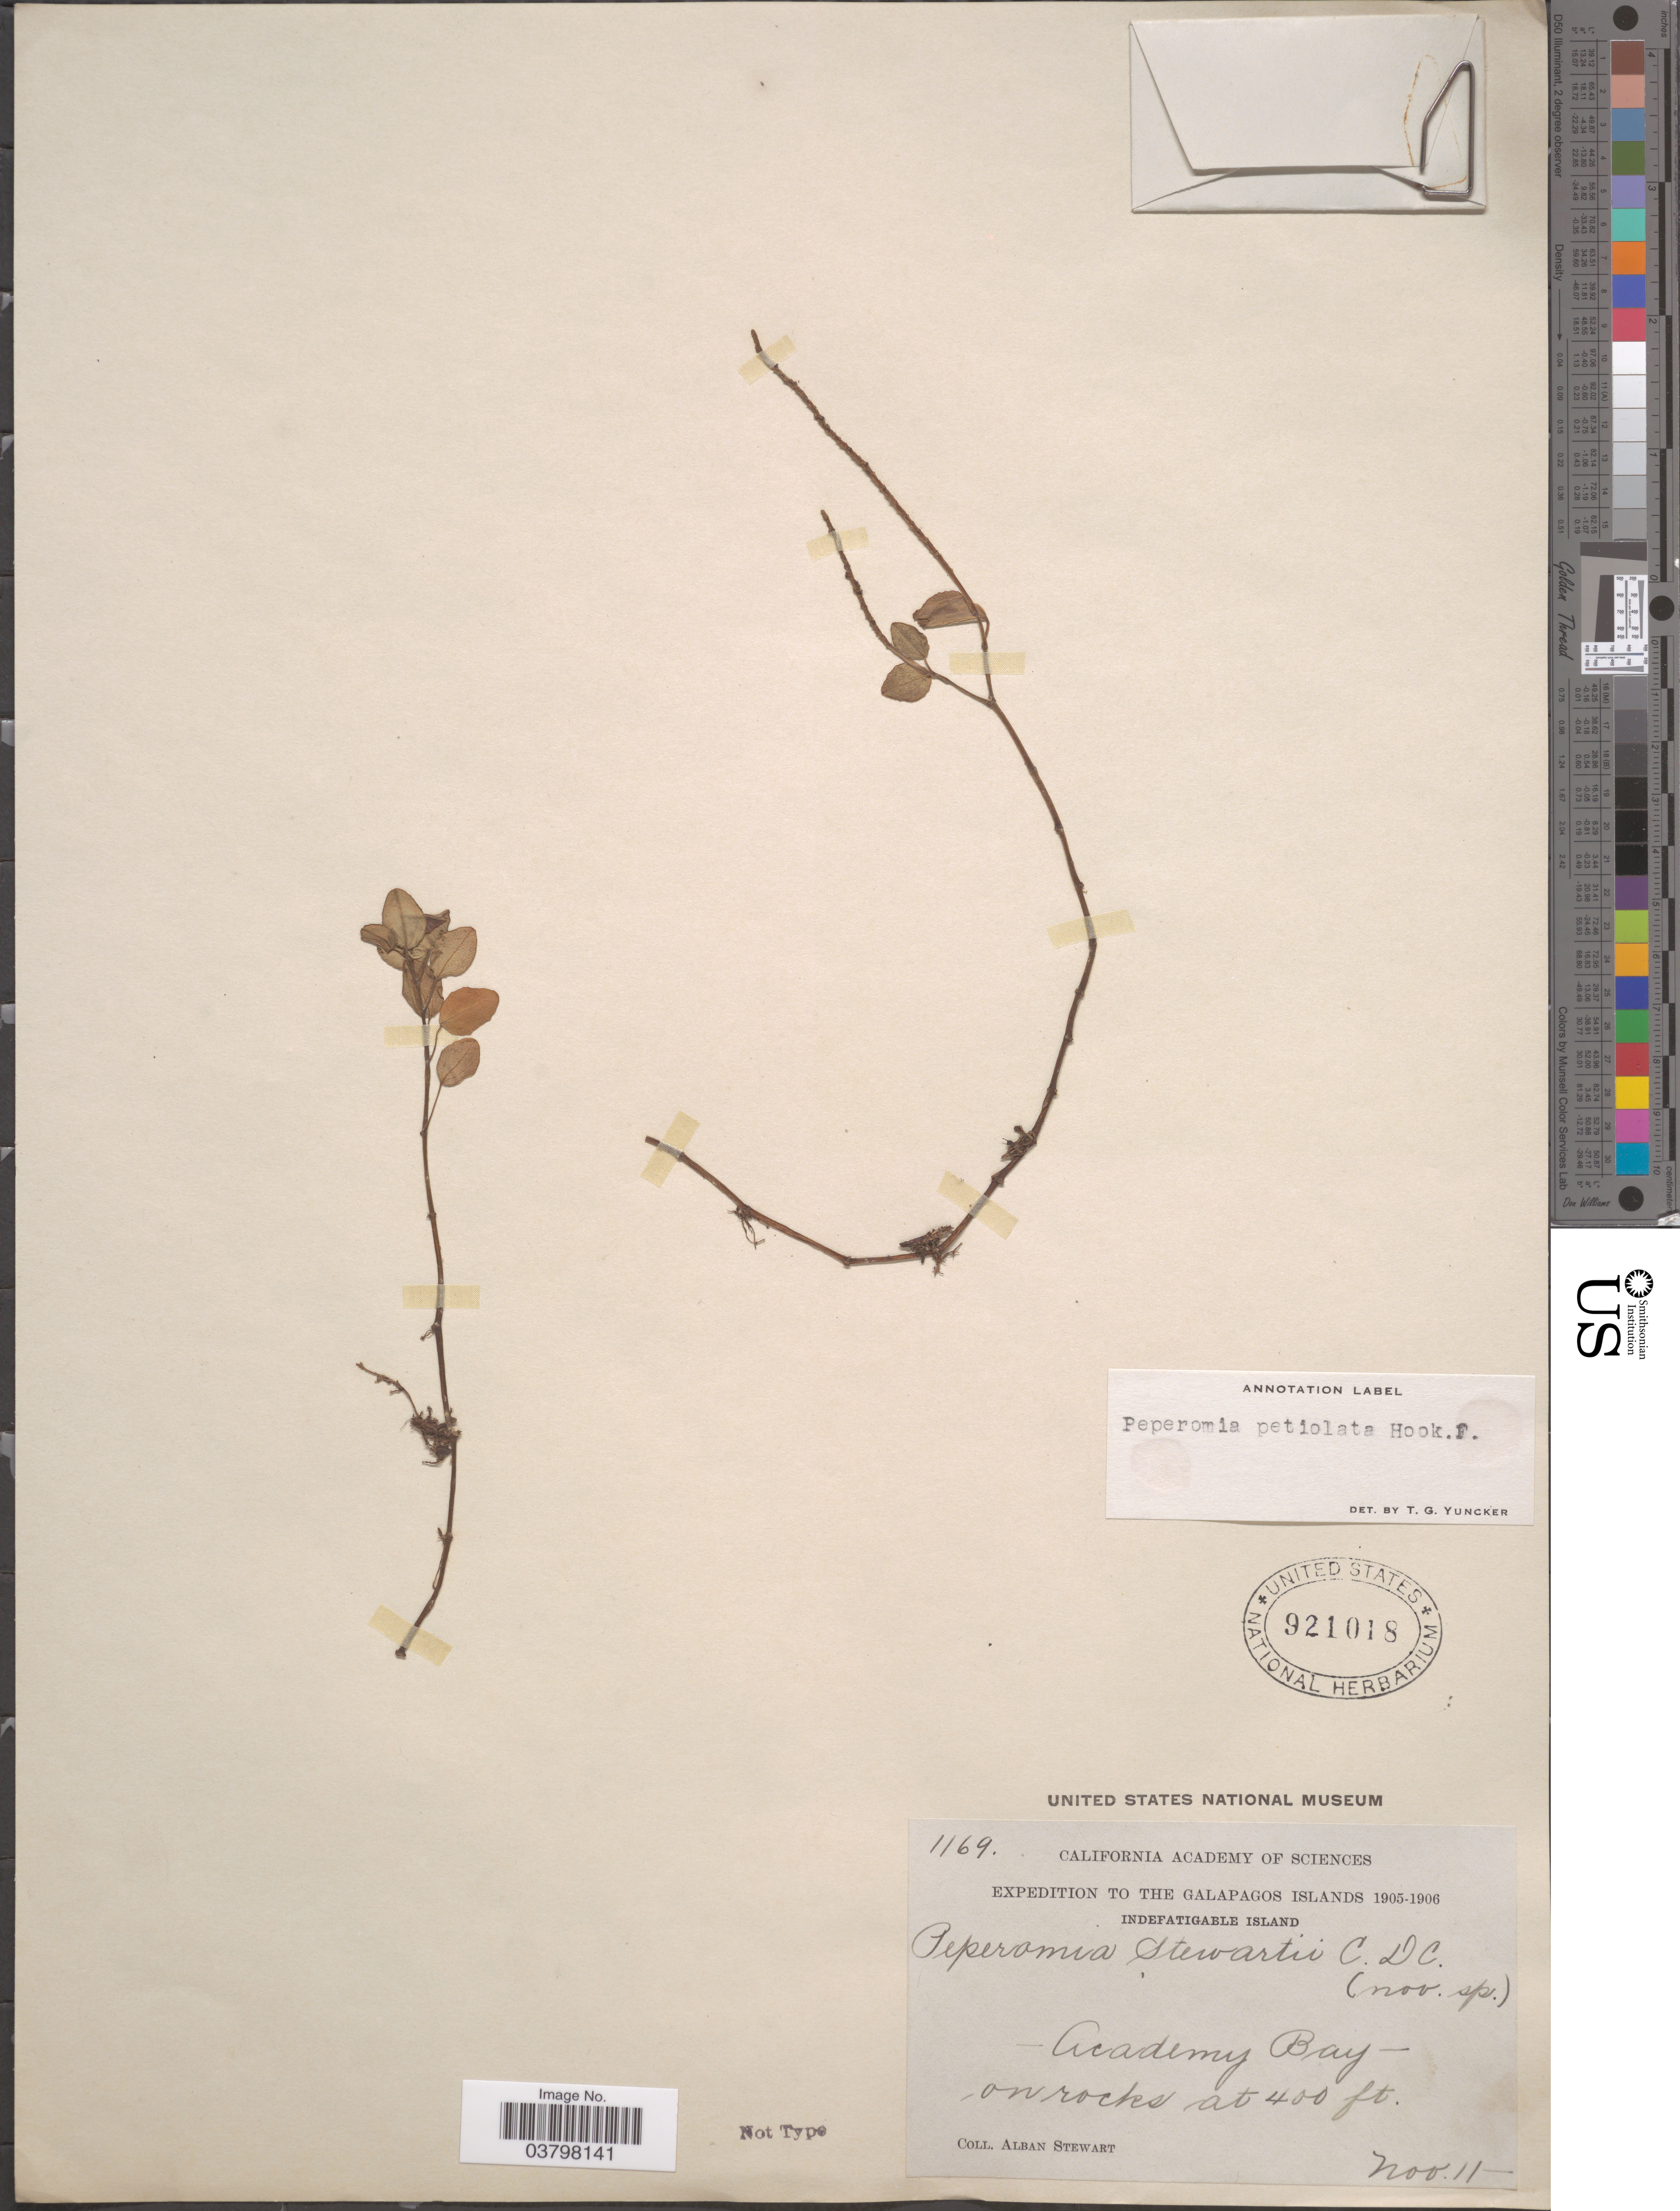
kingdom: Plantae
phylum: Tracheophyta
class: Magnoliopsida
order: Piperales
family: Piperaceae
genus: Peperomia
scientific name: Peperomia petiolata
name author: Hook. f.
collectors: A. Stewart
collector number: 1169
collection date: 1905-11-11/1906-11-11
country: Ecuador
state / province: Colón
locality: The Galapagos Islands. Indefatigable Island. Academy Bay.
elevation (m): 122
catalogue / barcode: US 921018